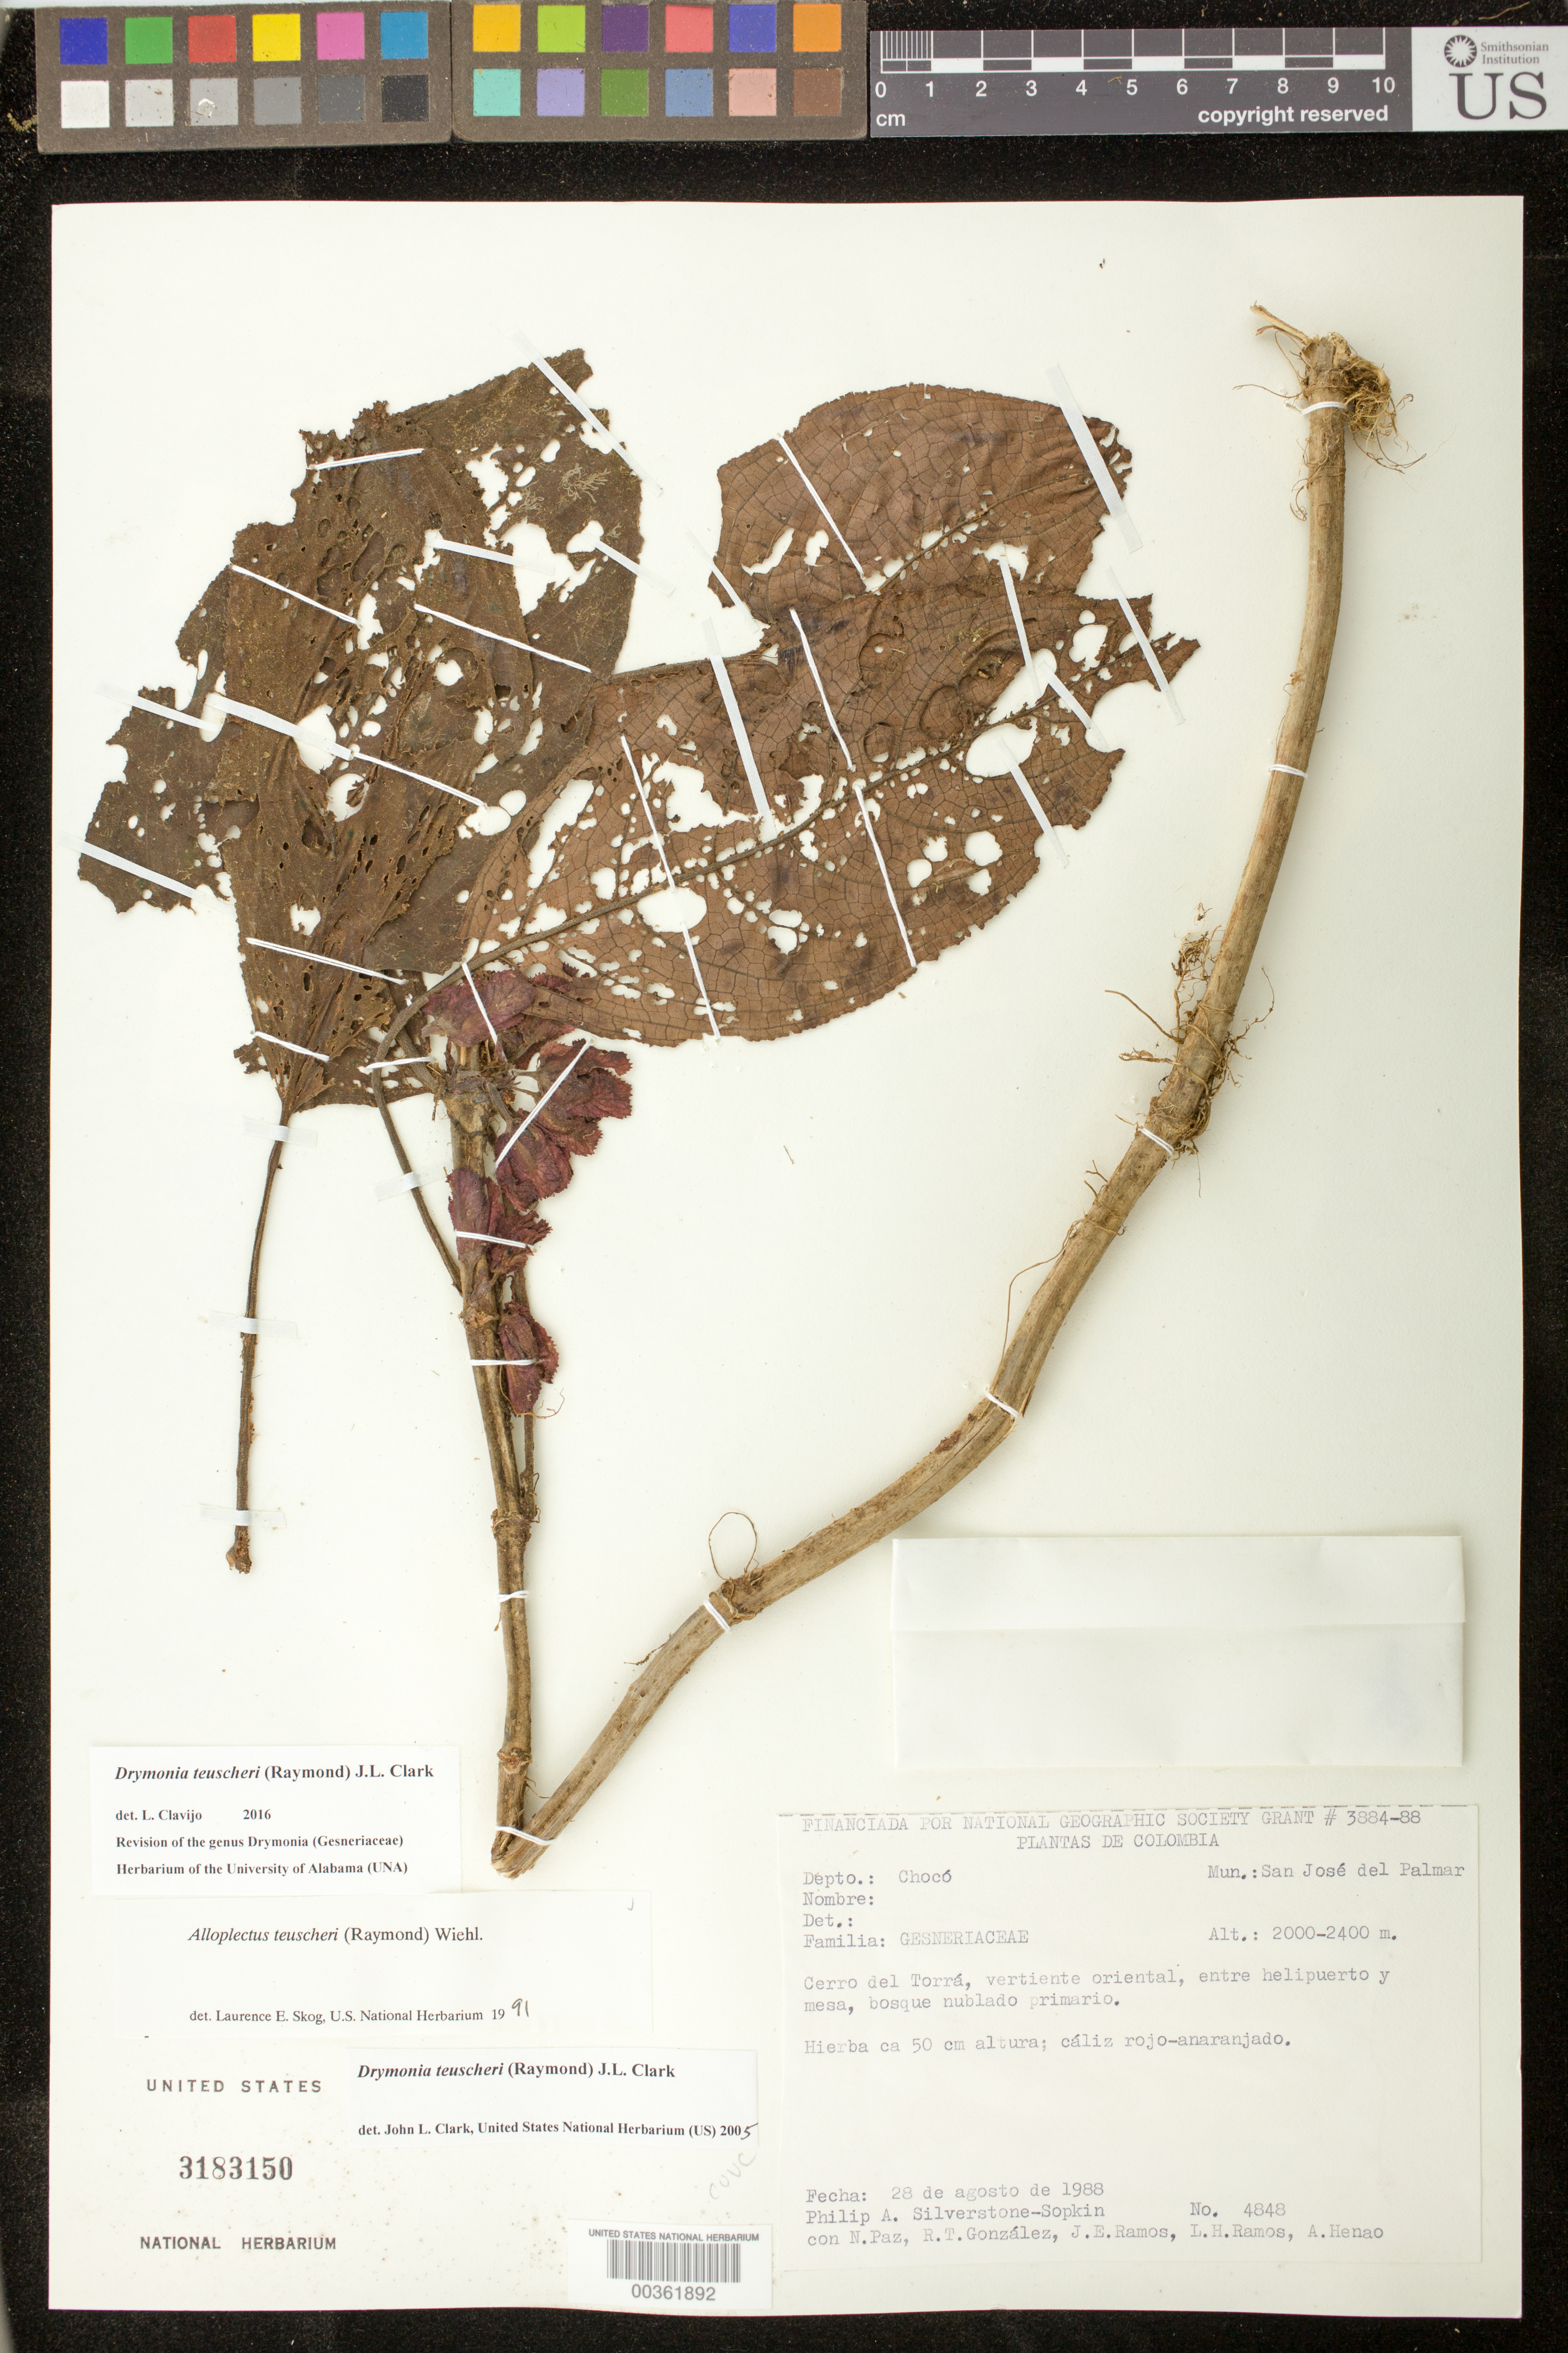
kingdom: Plantae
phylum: Tracheophyta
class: Magnoliopsida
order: Lamiales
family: Gesneriaceae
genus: Drymonia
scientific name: Drymonia teuscheri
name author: (Raymond) J.L. Clark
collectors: P. A. Silverstone-Sopkin, N. Paz, R. Gonzalez, J. E. Ramos & et al.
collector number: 4848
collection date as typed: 28 Aug 1988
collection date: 1988-08-28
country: Colombia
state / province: Chocó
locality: San José del Palmar, Cerro del Torrá, vertiente oriental, entre helipuerto y mesa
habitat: bosque nublado primario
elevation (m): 2000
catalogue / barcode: US 3183150